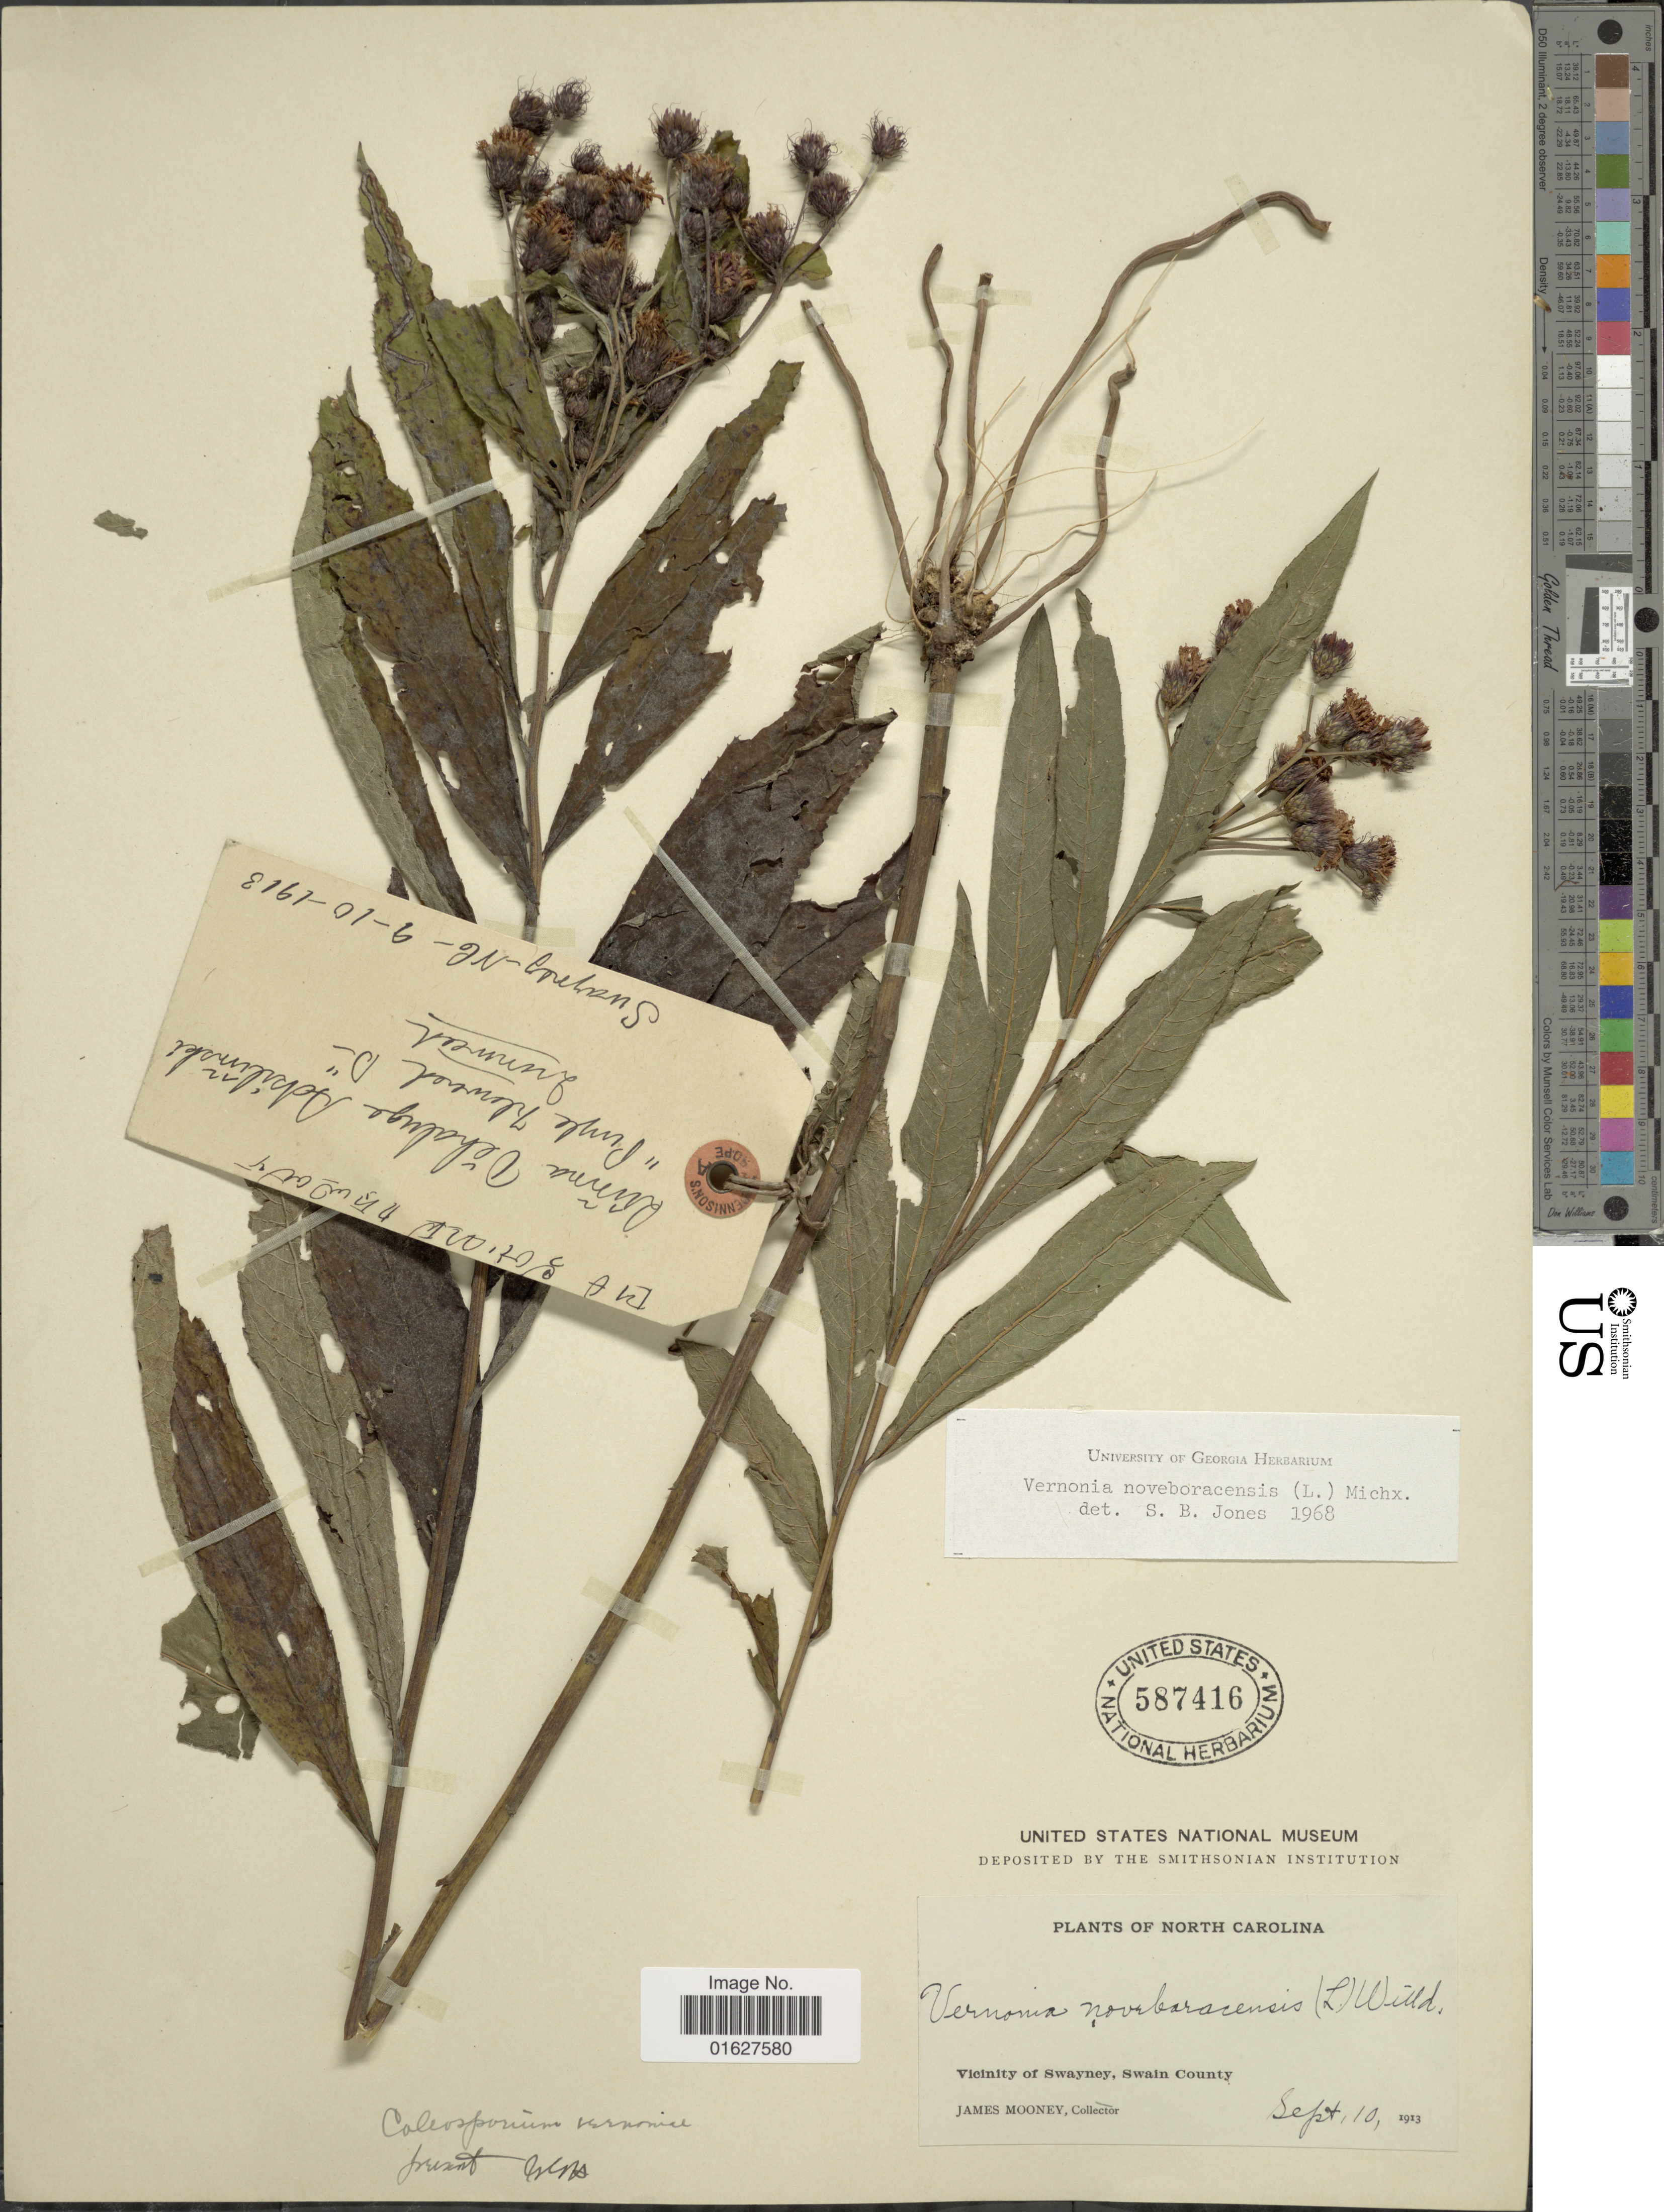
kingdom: Plantae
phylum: Tracheophyta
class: Magnoliopsida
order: Asterales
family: Asteraceae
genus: Vernonia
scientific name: Vernonia noveboracensis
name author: (L.) Michx.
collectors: J. Mooney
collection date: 1913-09-10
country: United States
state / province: North Carolina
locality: North Carolina. Vicinity of Swayney, Swain County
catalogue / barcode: US 587416